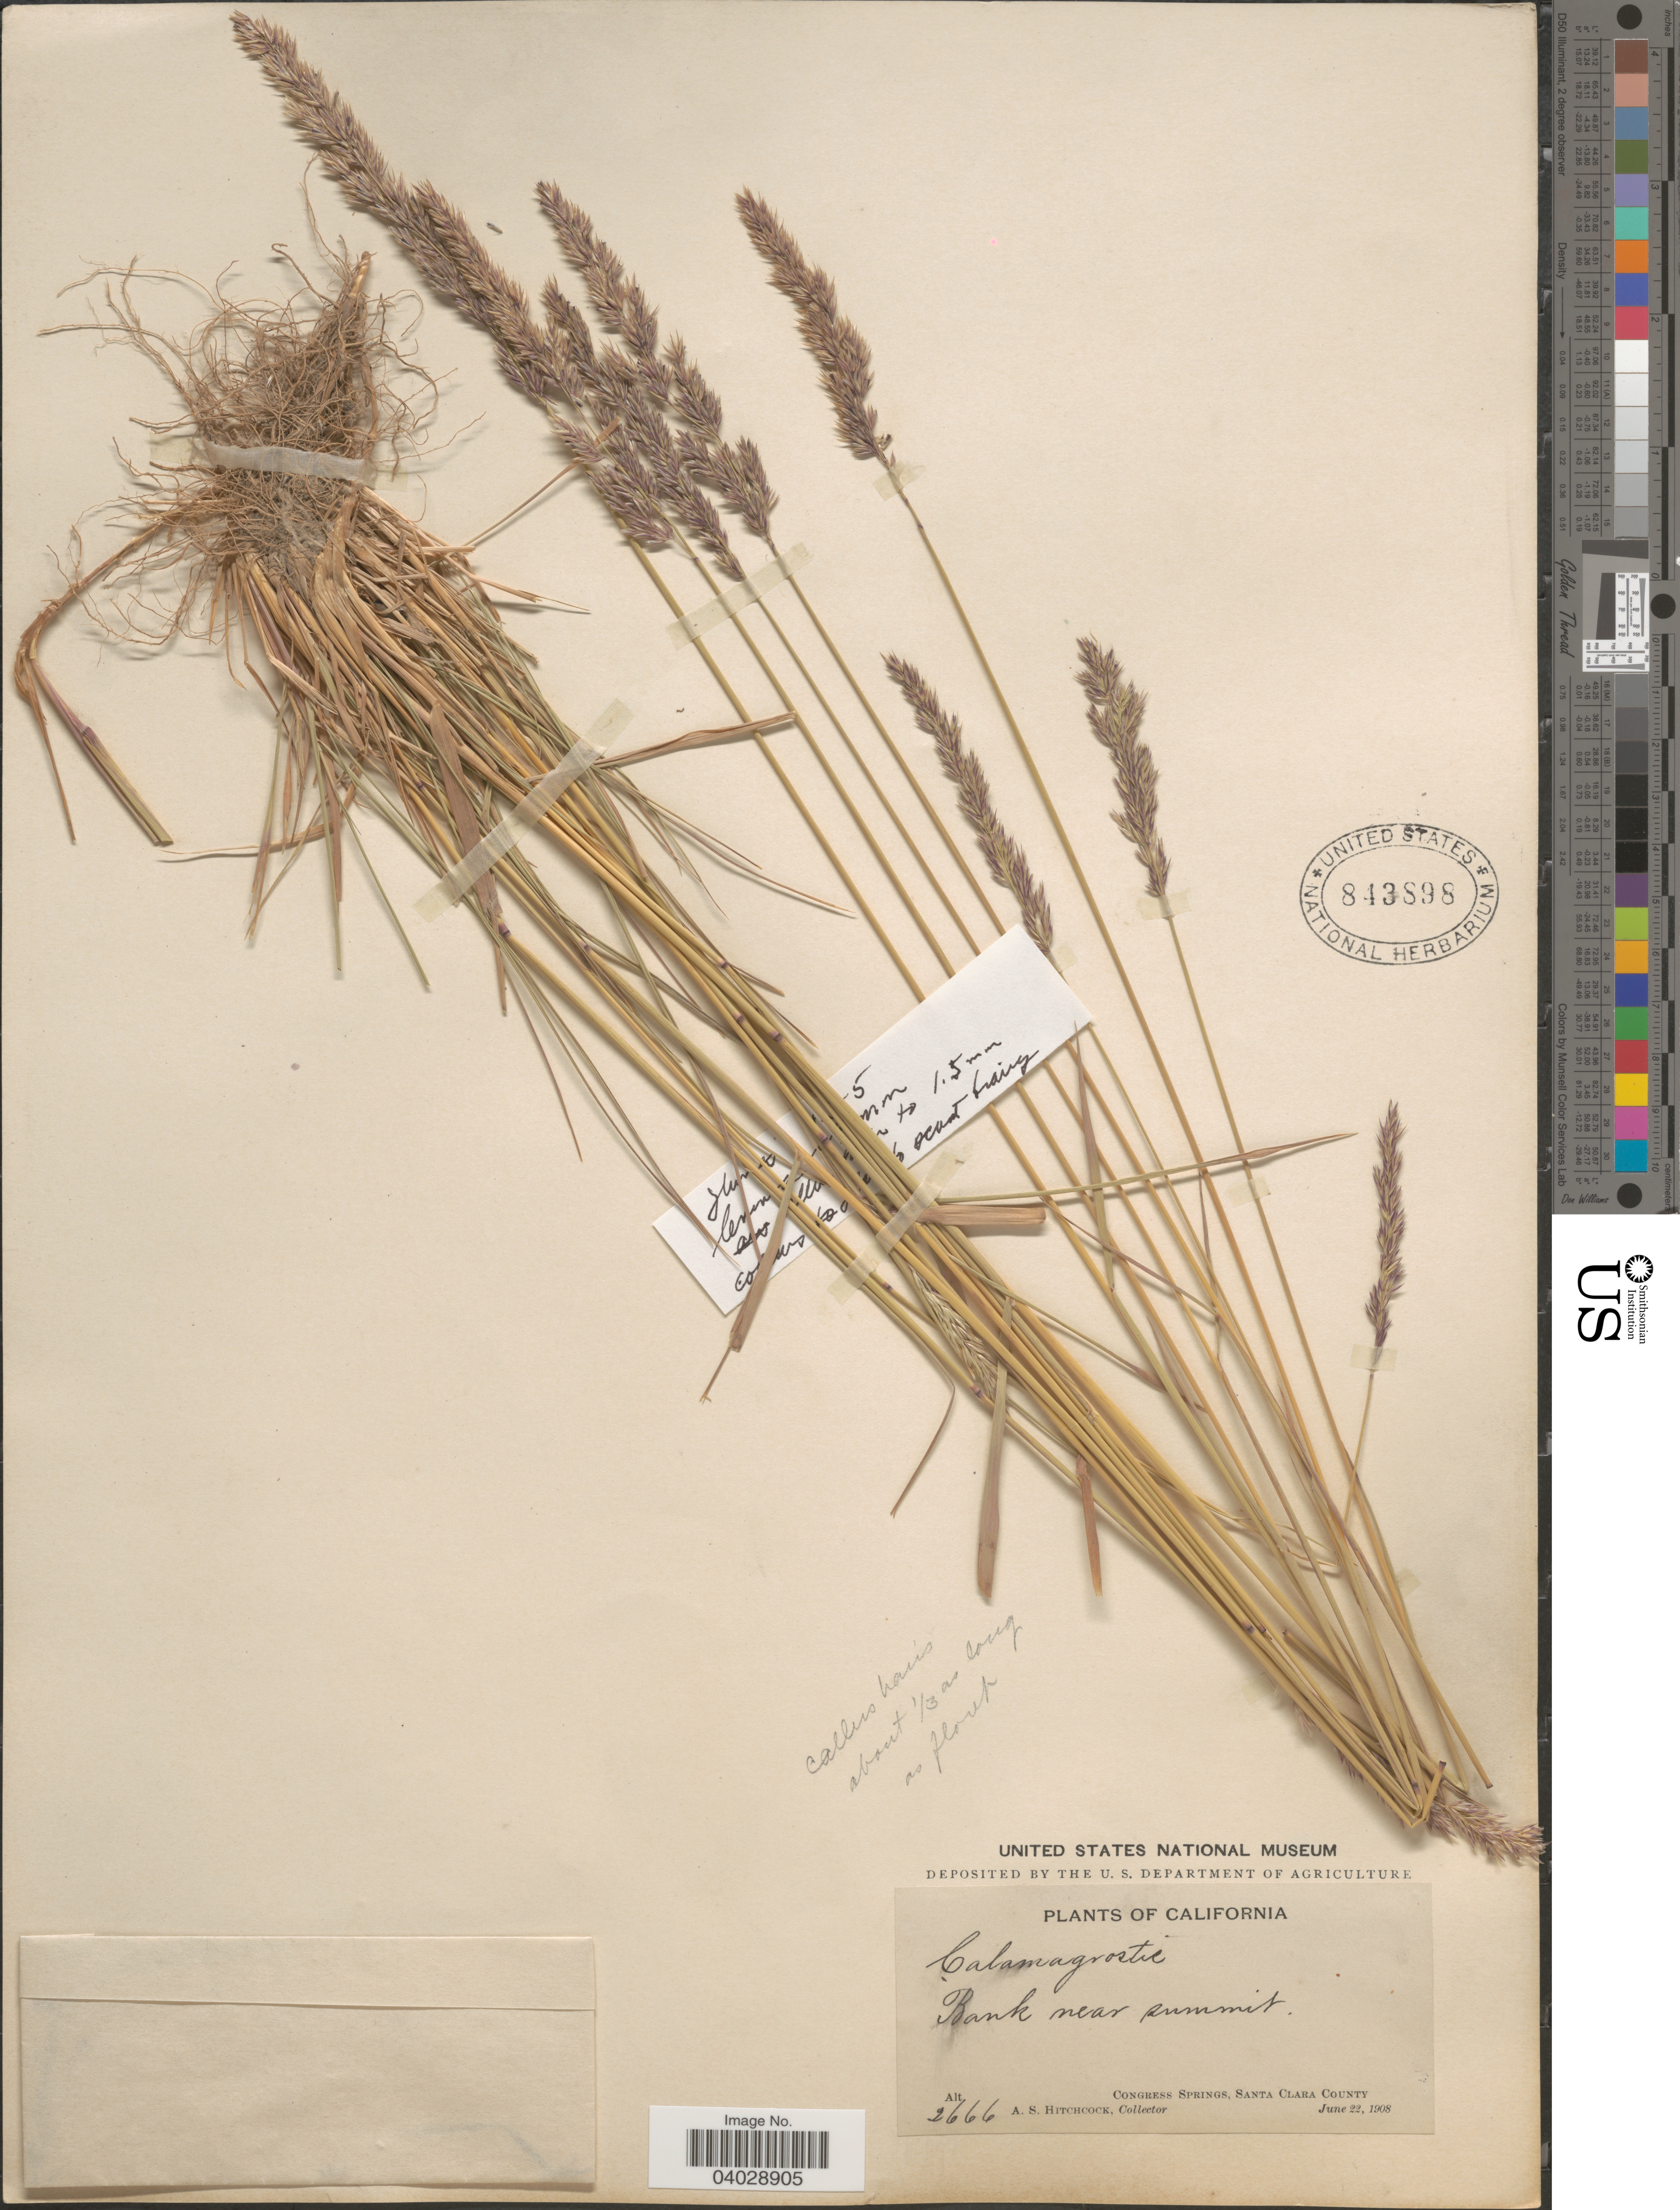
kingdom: Plantae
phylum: Tracheophyta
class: Liliopsida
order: Poales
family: Poaceae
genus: Calamagrostis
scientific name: Calamagrostis koelerioides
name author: Vasey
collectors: A. S. Hitchcock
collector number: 2666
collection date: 1908-06-22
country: United States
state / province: California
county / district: Santa Clara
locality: Bank near summit. Congress Springs, Santa Clara County.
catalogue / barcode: US 843898